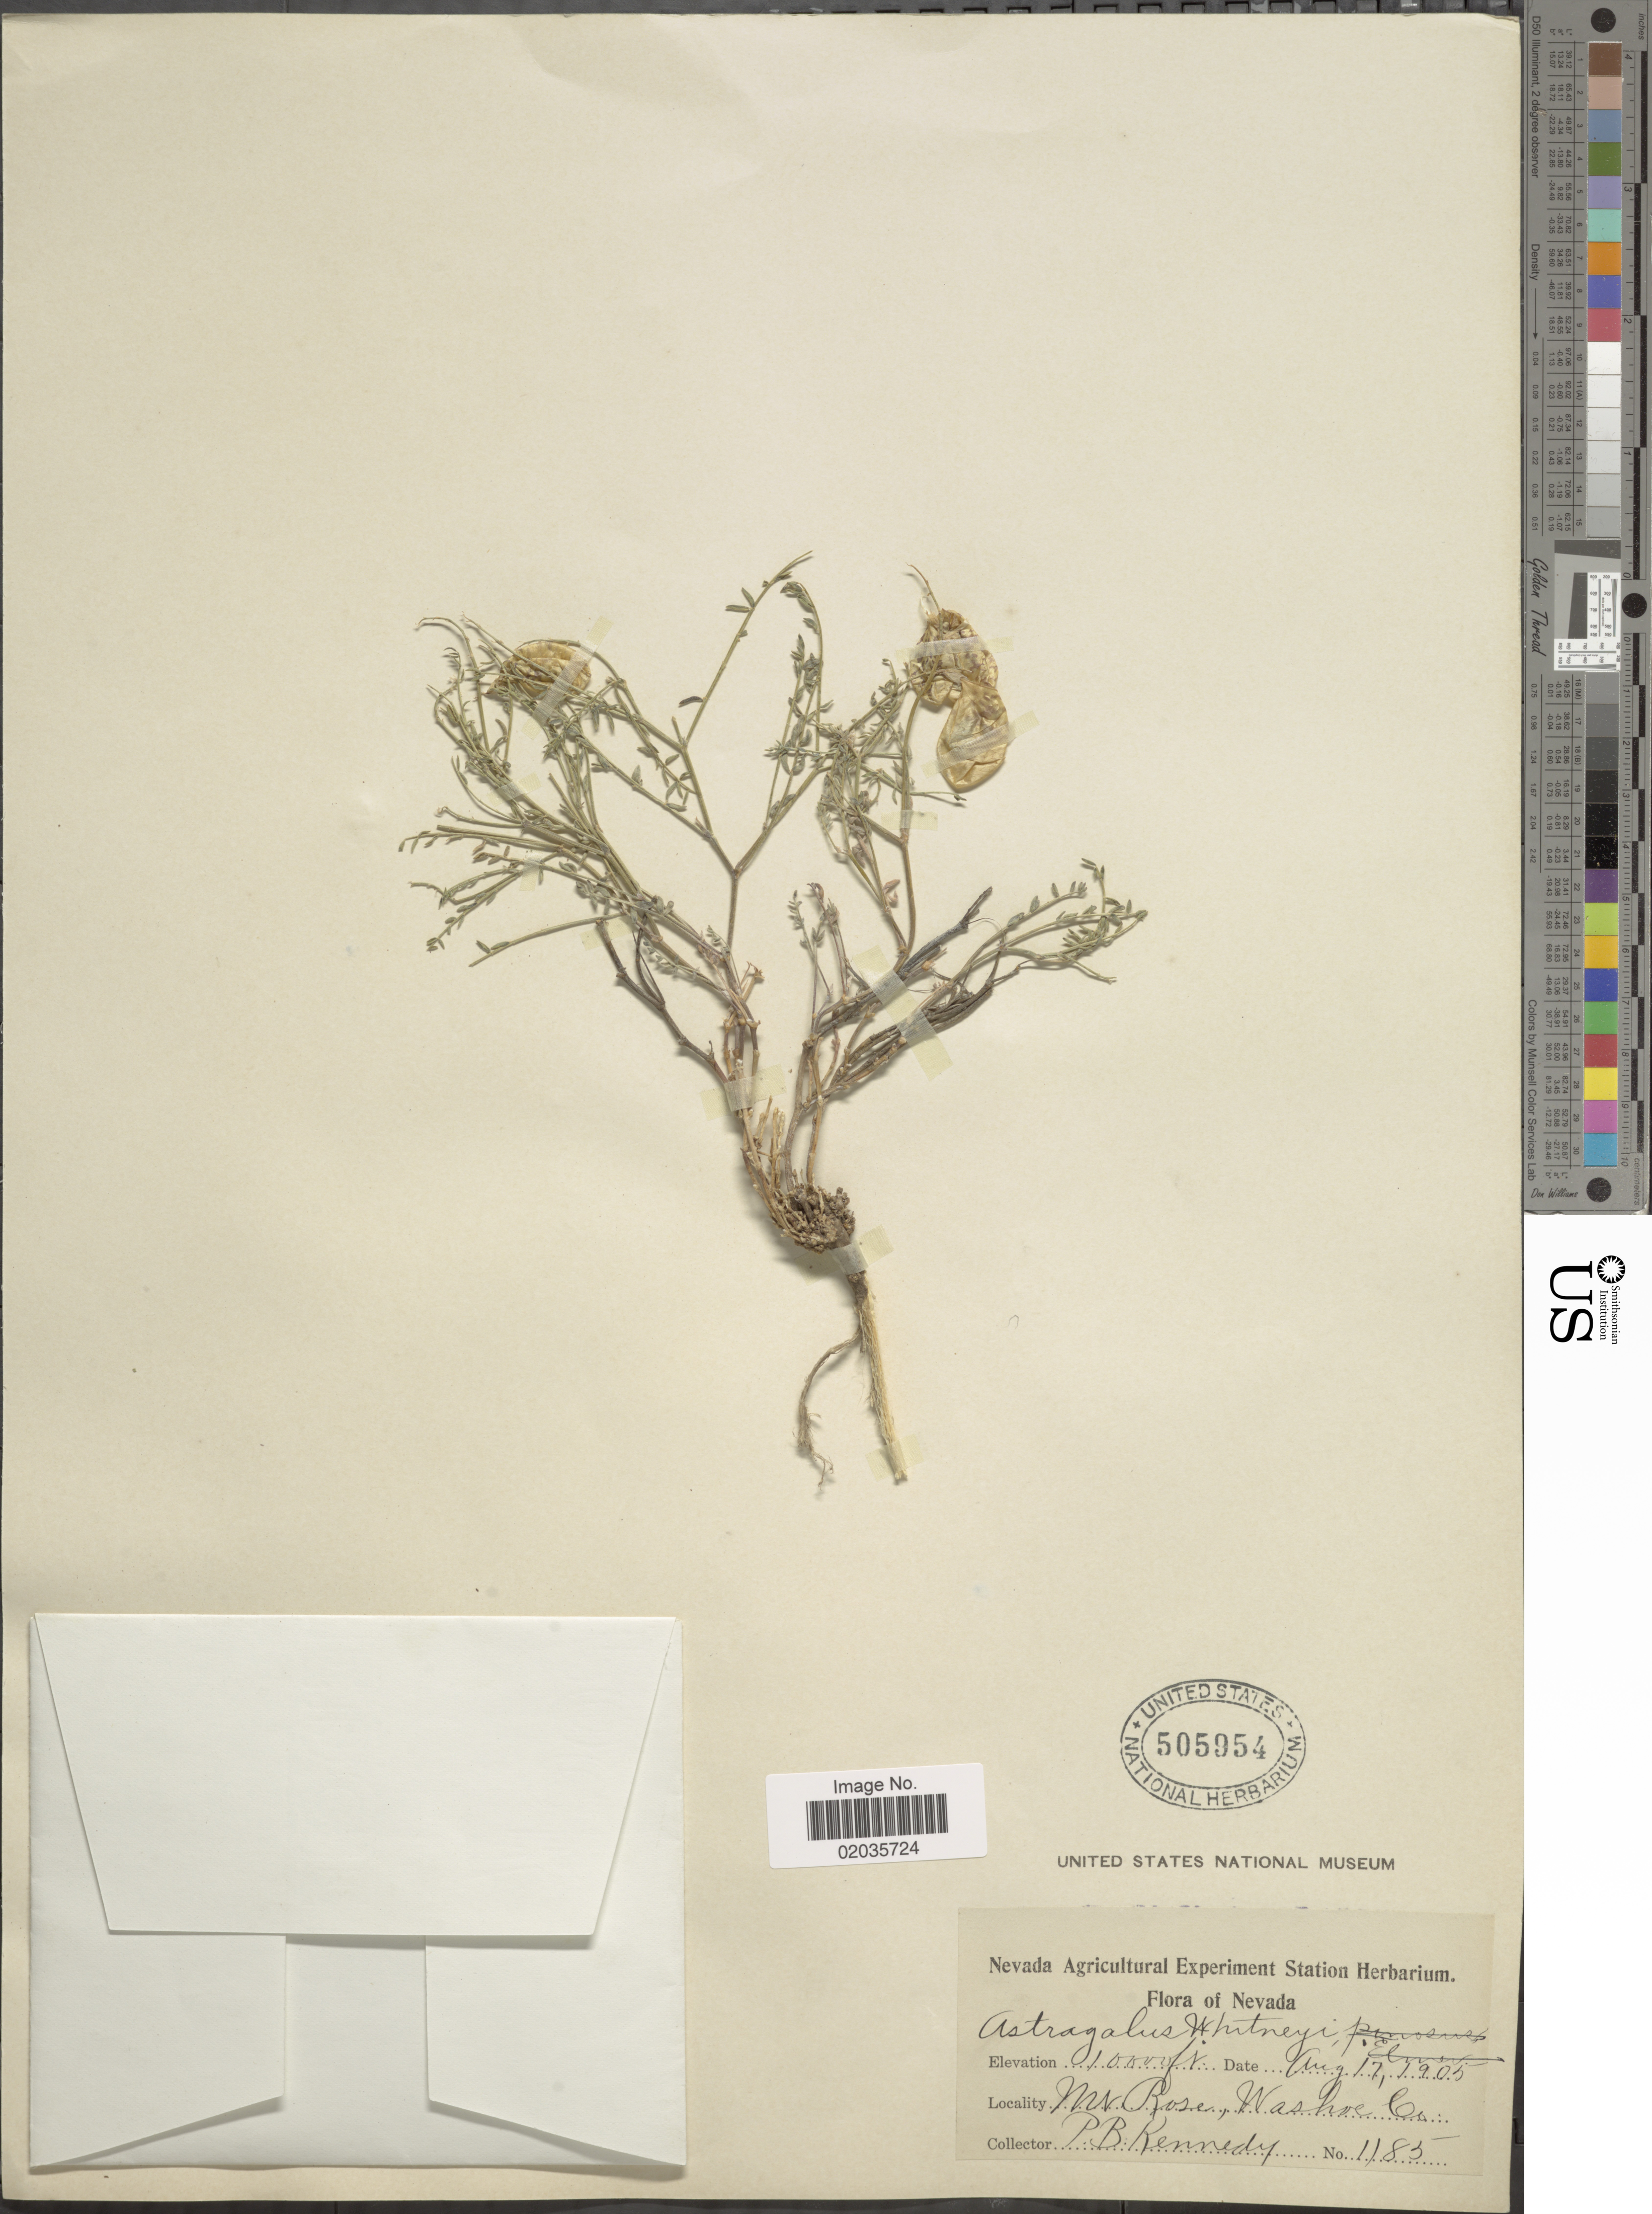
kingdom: Plantae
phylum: Tracheophyta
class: Magnoliopsida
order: Fabales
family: Fabaceae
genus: Astragalus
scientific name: Astragalus whitneyi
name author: A. Gray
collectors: P. B. Kennedy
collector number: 1185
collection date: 1905-08-17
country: United States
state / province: Nevada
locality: Mt. Rose, Washoe Co.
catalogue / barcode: US 505954